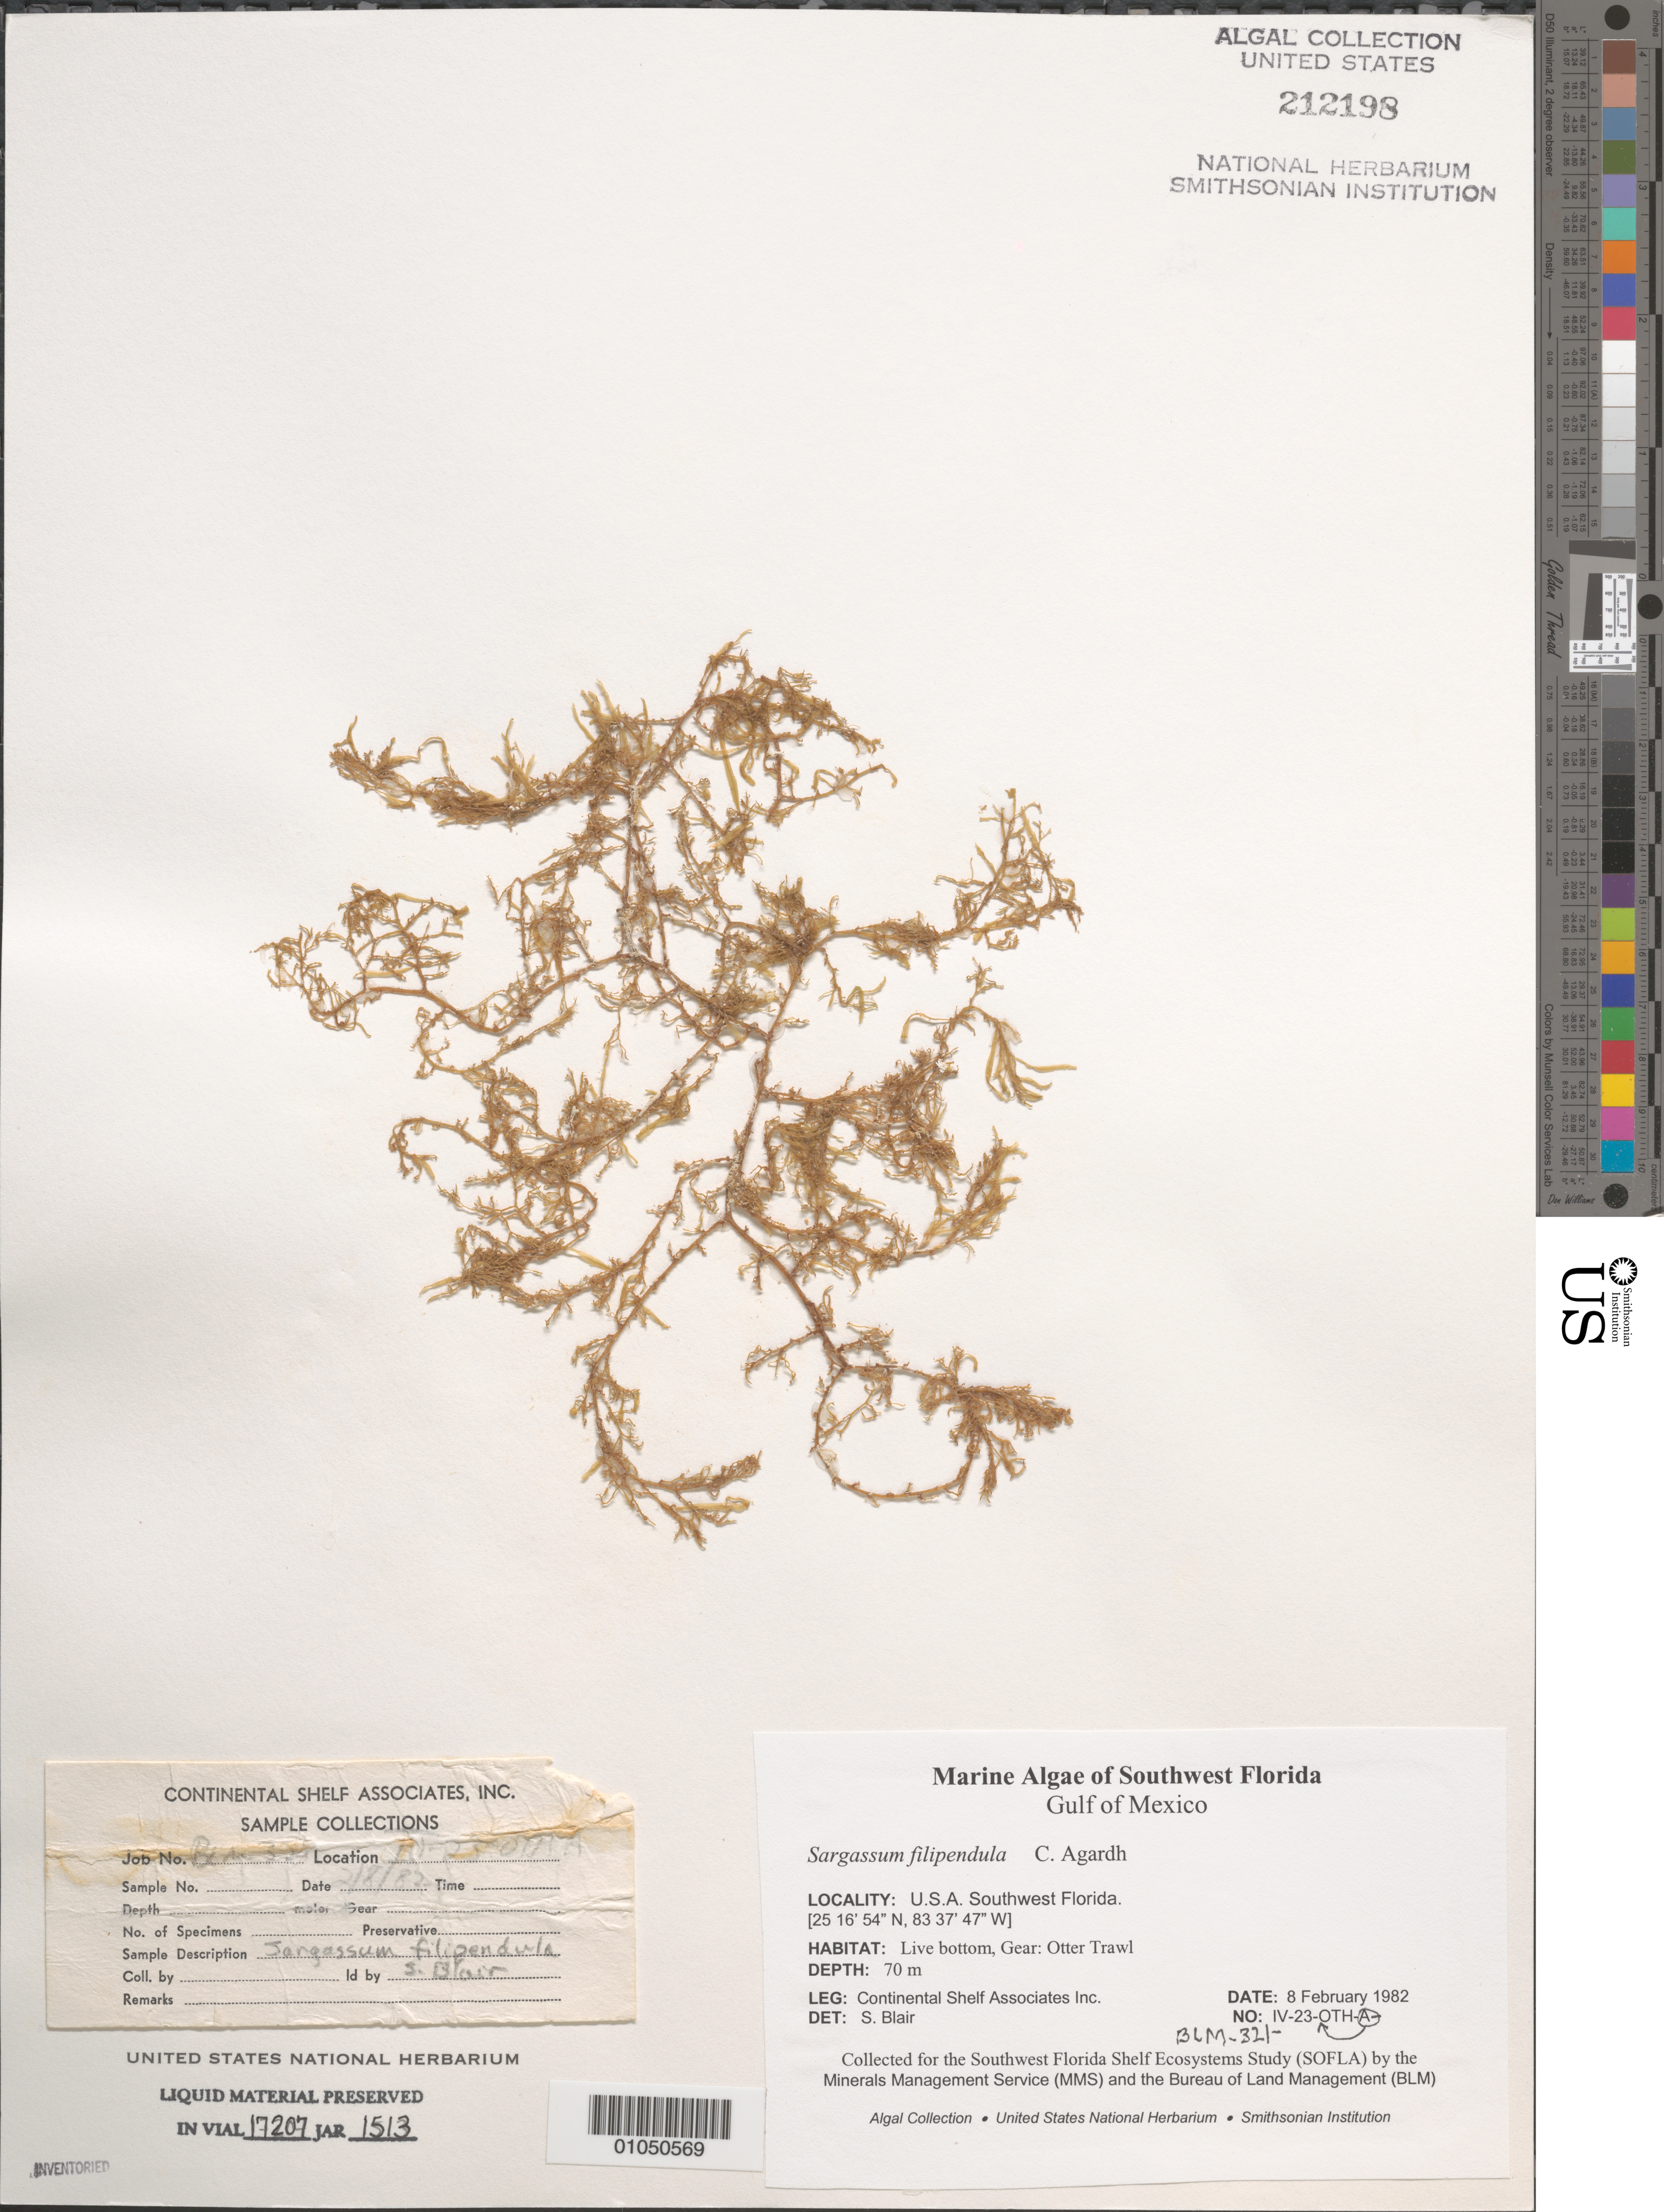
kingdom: Chromista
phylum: Ochrophyta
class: Phaeophyceae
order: Fucales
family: Sargassaceae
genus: Sargassum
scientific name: Sargassum filipendula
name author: C. Agardh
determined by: Blair, S. M.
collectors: Continental Shelf Associates Inc.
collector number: BLM-321-IV-23-A-OTH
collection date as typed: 08 Feb 1982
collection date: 1982-02-08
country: United States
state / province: Florida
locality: Gulf of Mexico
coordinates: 25 16'54"N, 83 37'47"W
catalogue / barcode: US 212198